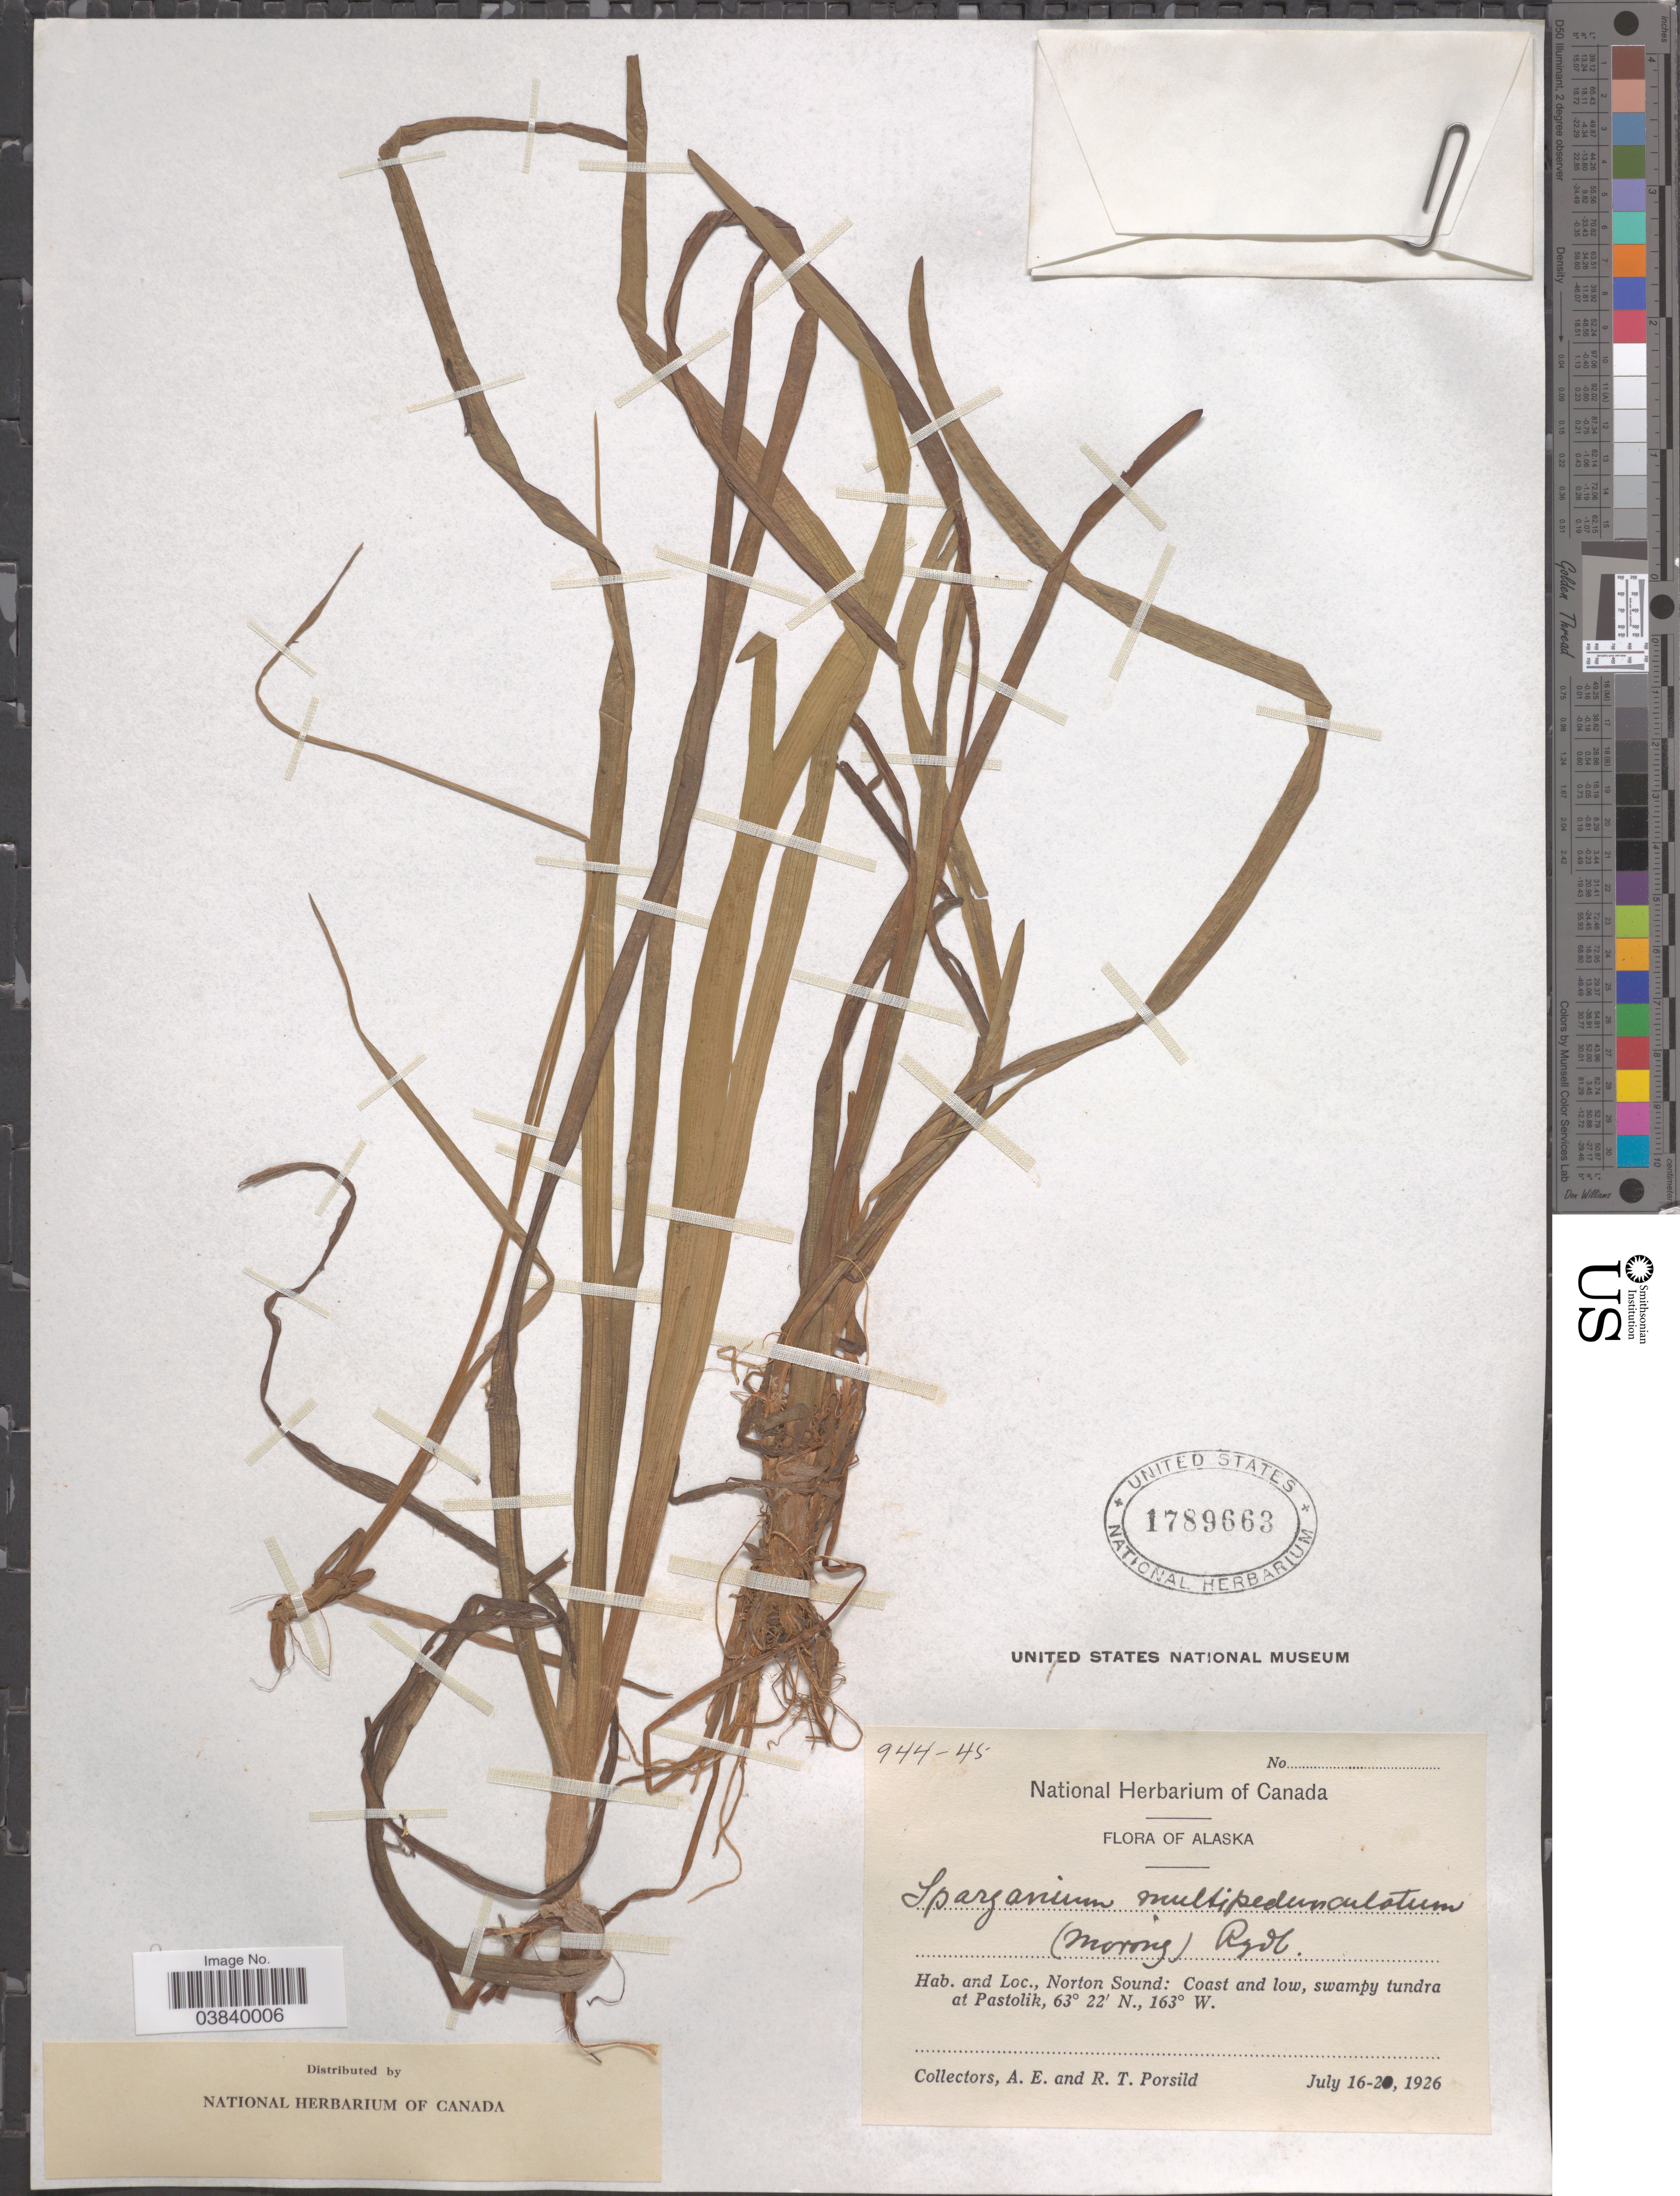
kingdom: Plantae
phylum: Tracheophyta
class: Liliopsida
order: Poales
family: Typhaceae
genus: Sparganium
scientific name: Sparganium angustifolium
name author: Michx.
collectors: A. E. Porsild & R. T. Porsild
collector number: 944-45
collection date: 1926-07-16/1926-07-20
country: United States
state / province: Alaska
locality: Norton Sound: Coast and low, swampy tundra at Pastolik.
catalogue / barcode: US 1789663